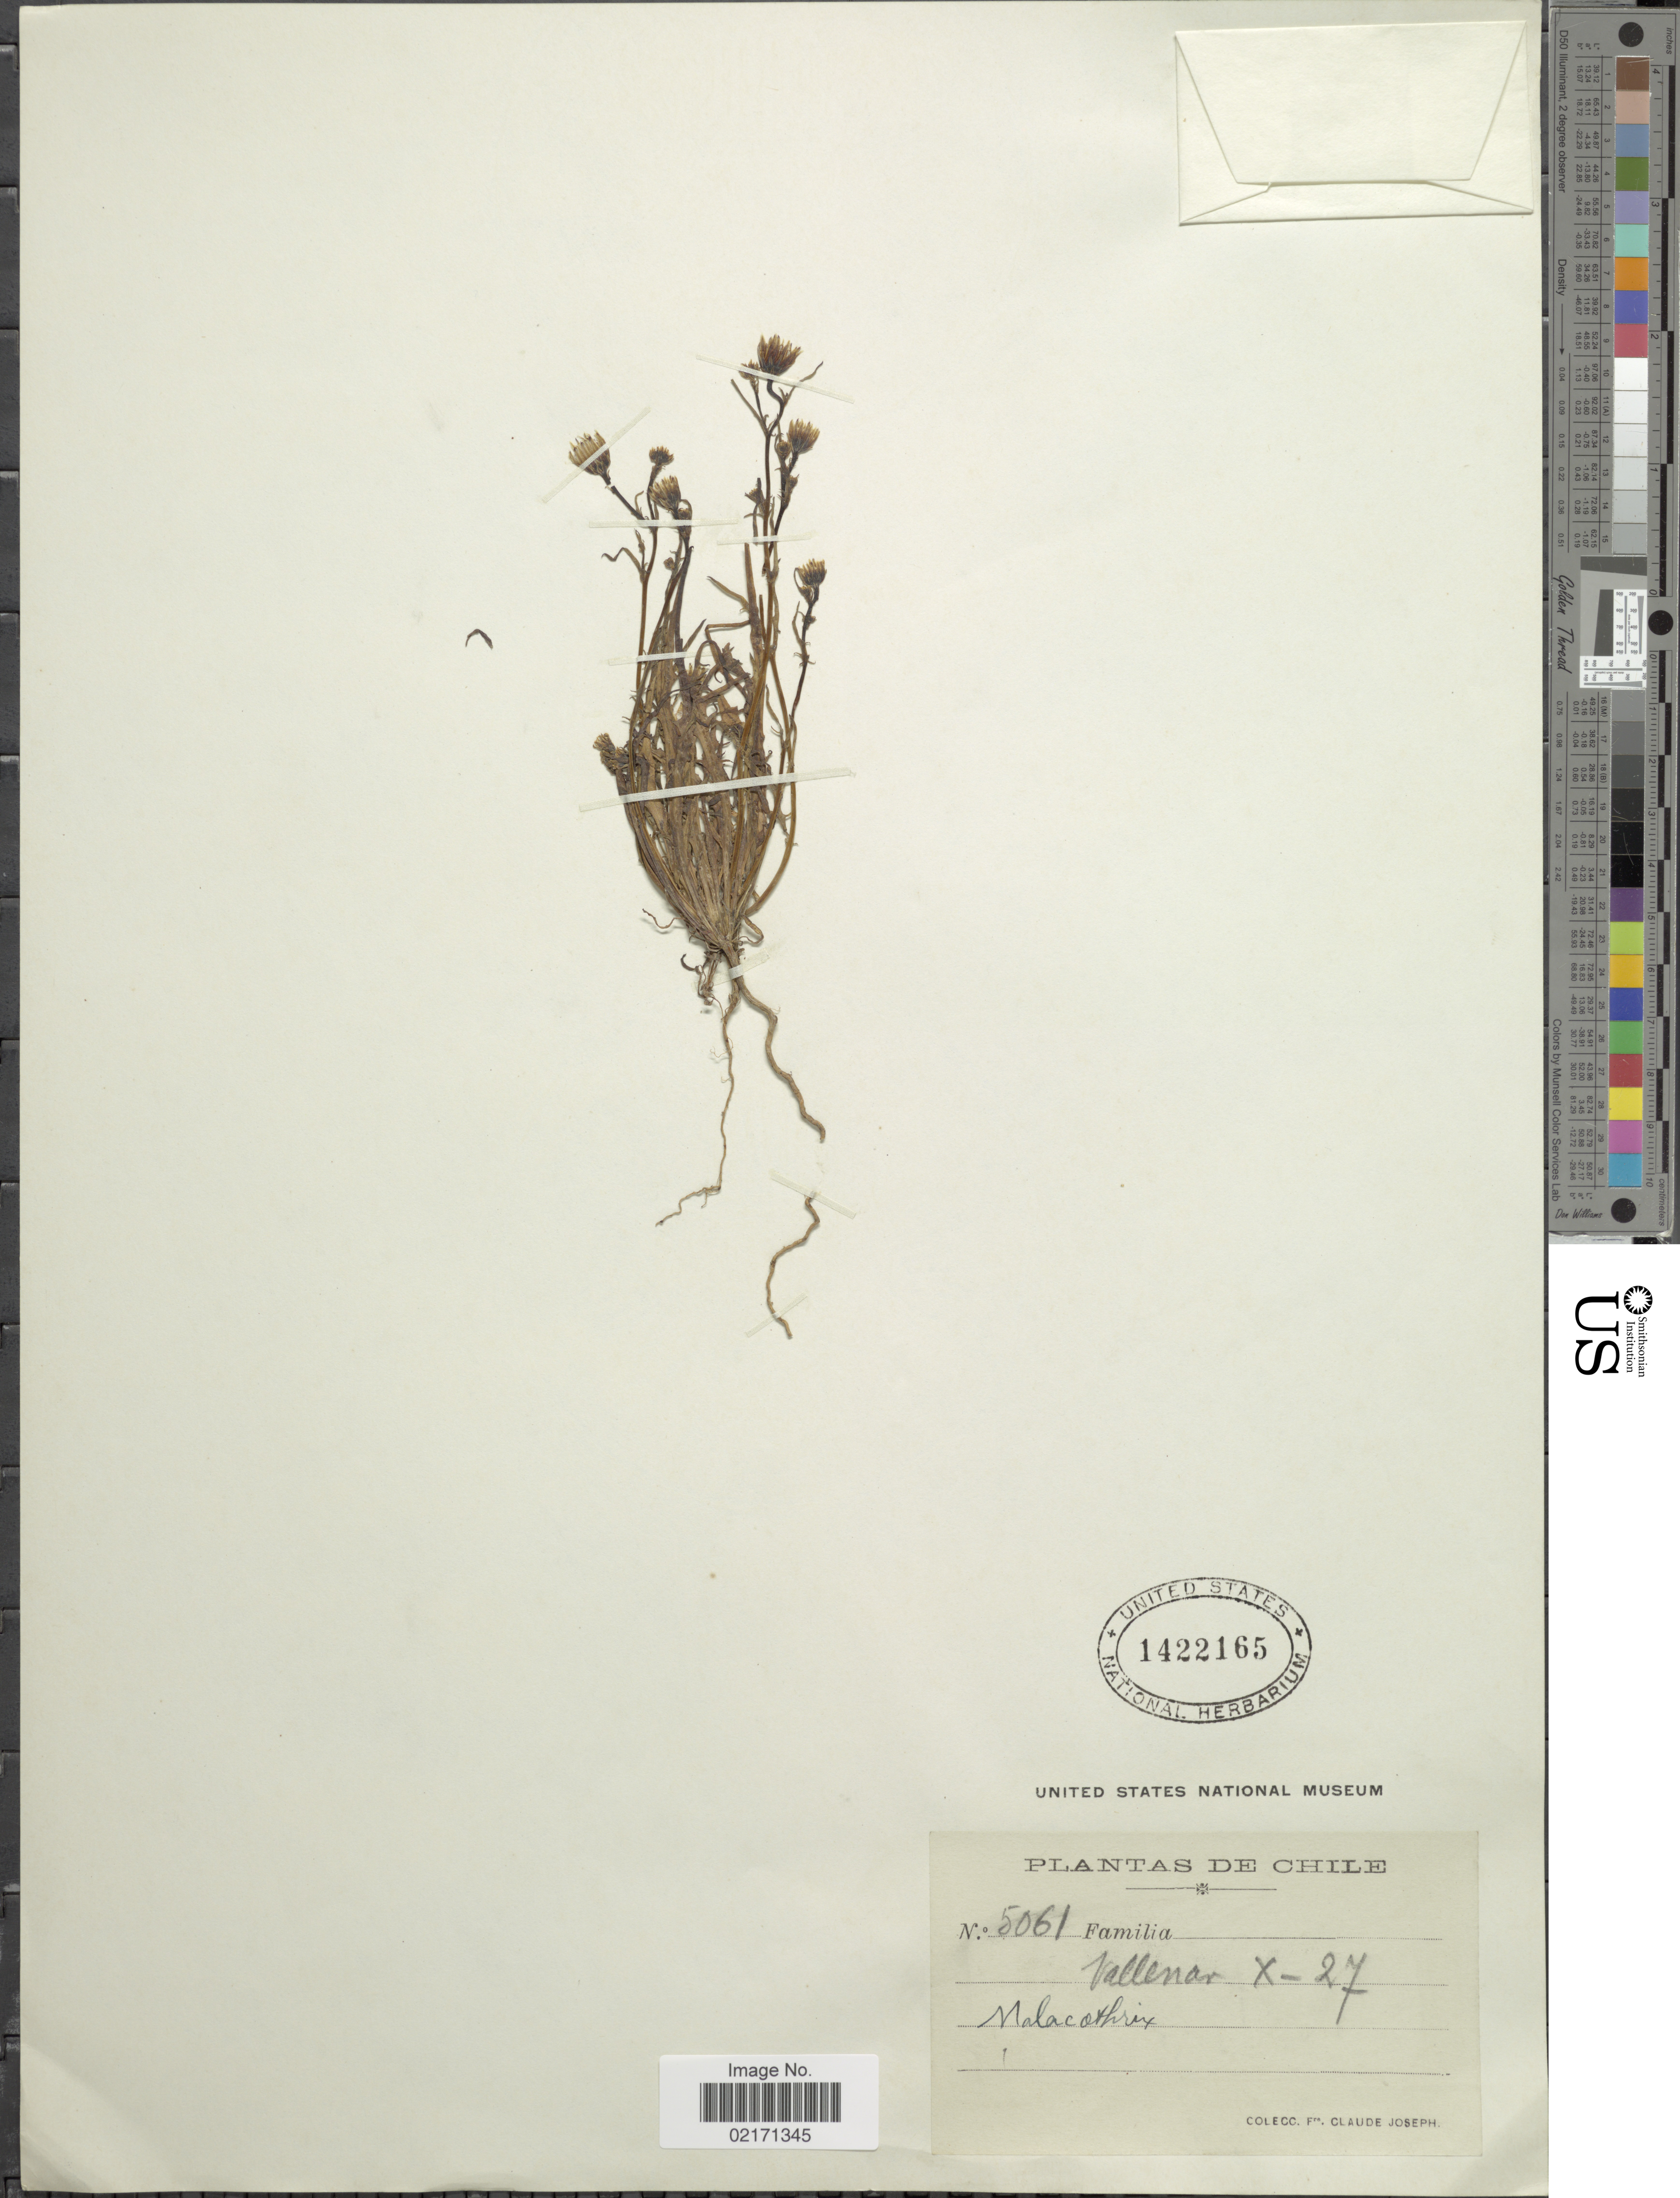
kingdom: Plantae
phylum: Tracheophyta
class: Magnoliopsida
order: Asterales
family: Asteraceae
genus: Malacothrix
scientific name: Malacothrix sp.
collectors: Bro. Claude-Joseph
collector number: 5061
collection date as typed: Transcribed d/m/y: /10/27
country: Chile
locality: Vallenar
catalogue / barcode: US 1422165